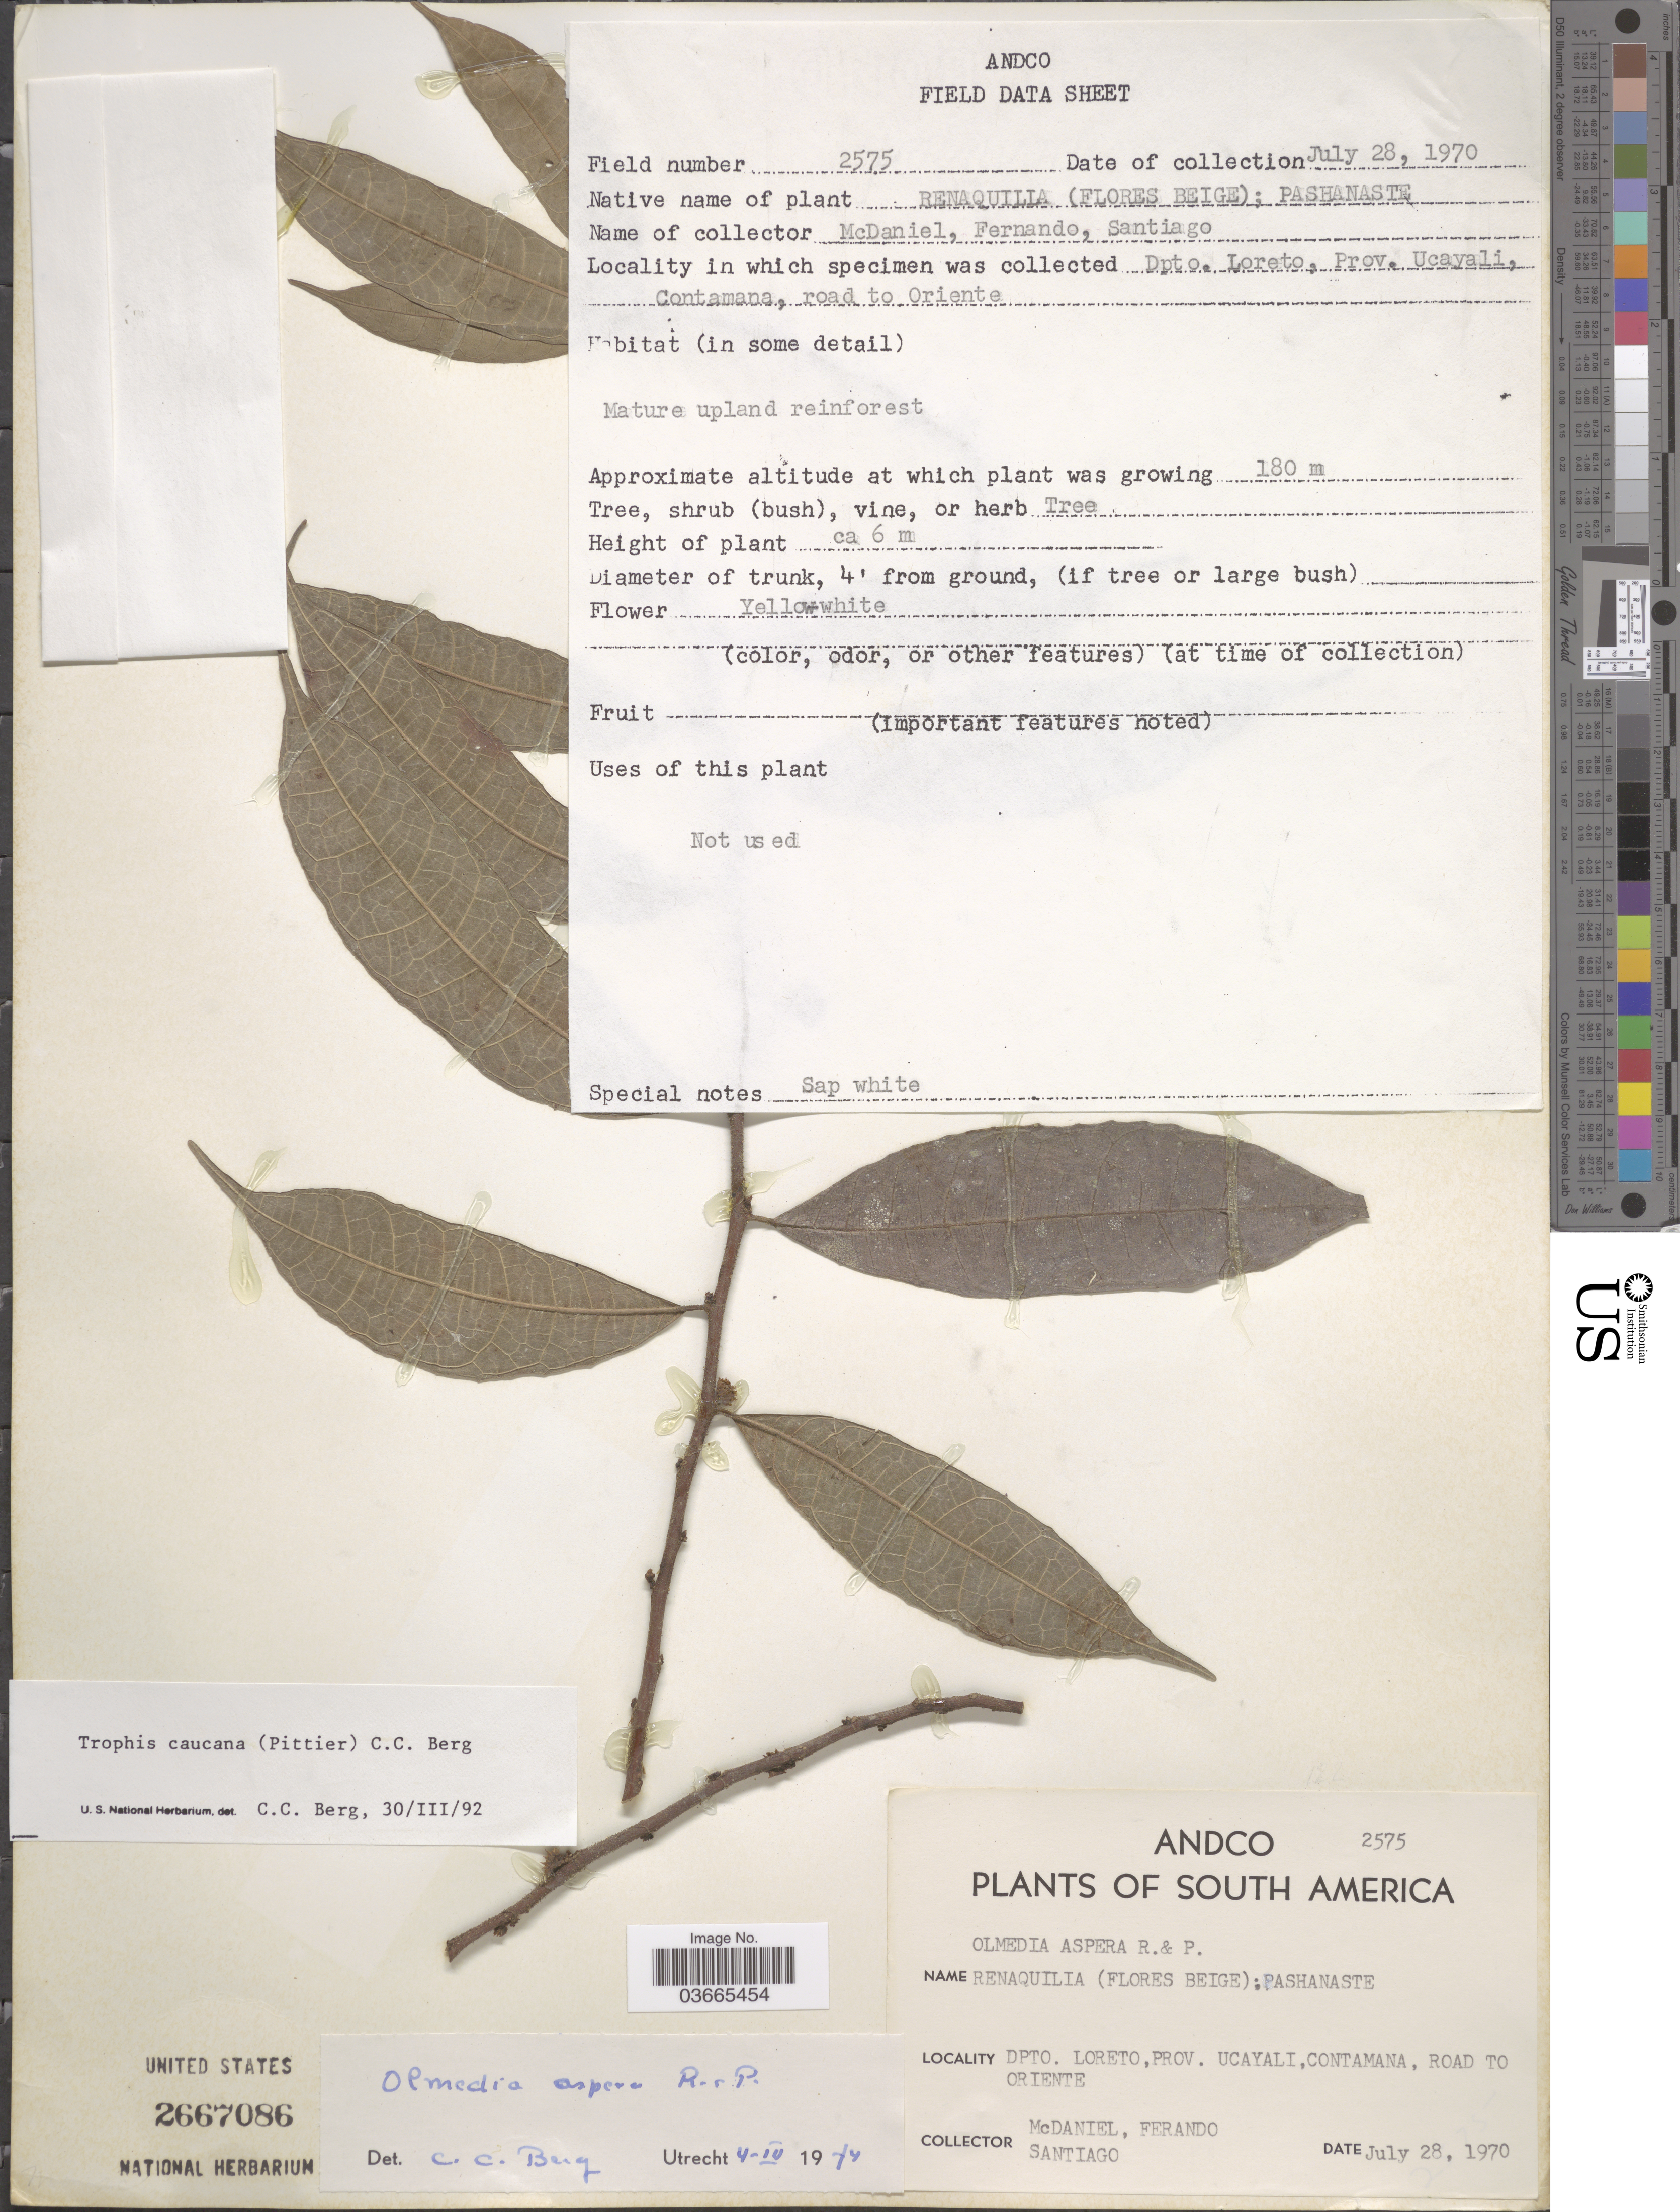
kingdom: Plantae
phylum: Tracheophyta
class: Magnoliopsida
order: Rosales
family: Moraceae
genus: Olmedia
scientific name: Olmedia aspera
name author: Ruiz & Pav.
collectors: -- McDaniel, Ferando & -. Santiago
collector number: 2575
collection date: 1970-07-28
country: Peru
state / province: Loreto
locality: Dpto. Loreto, Prov. Ucayali, Contamana, Road to Oriente.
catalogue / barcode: US 2667086